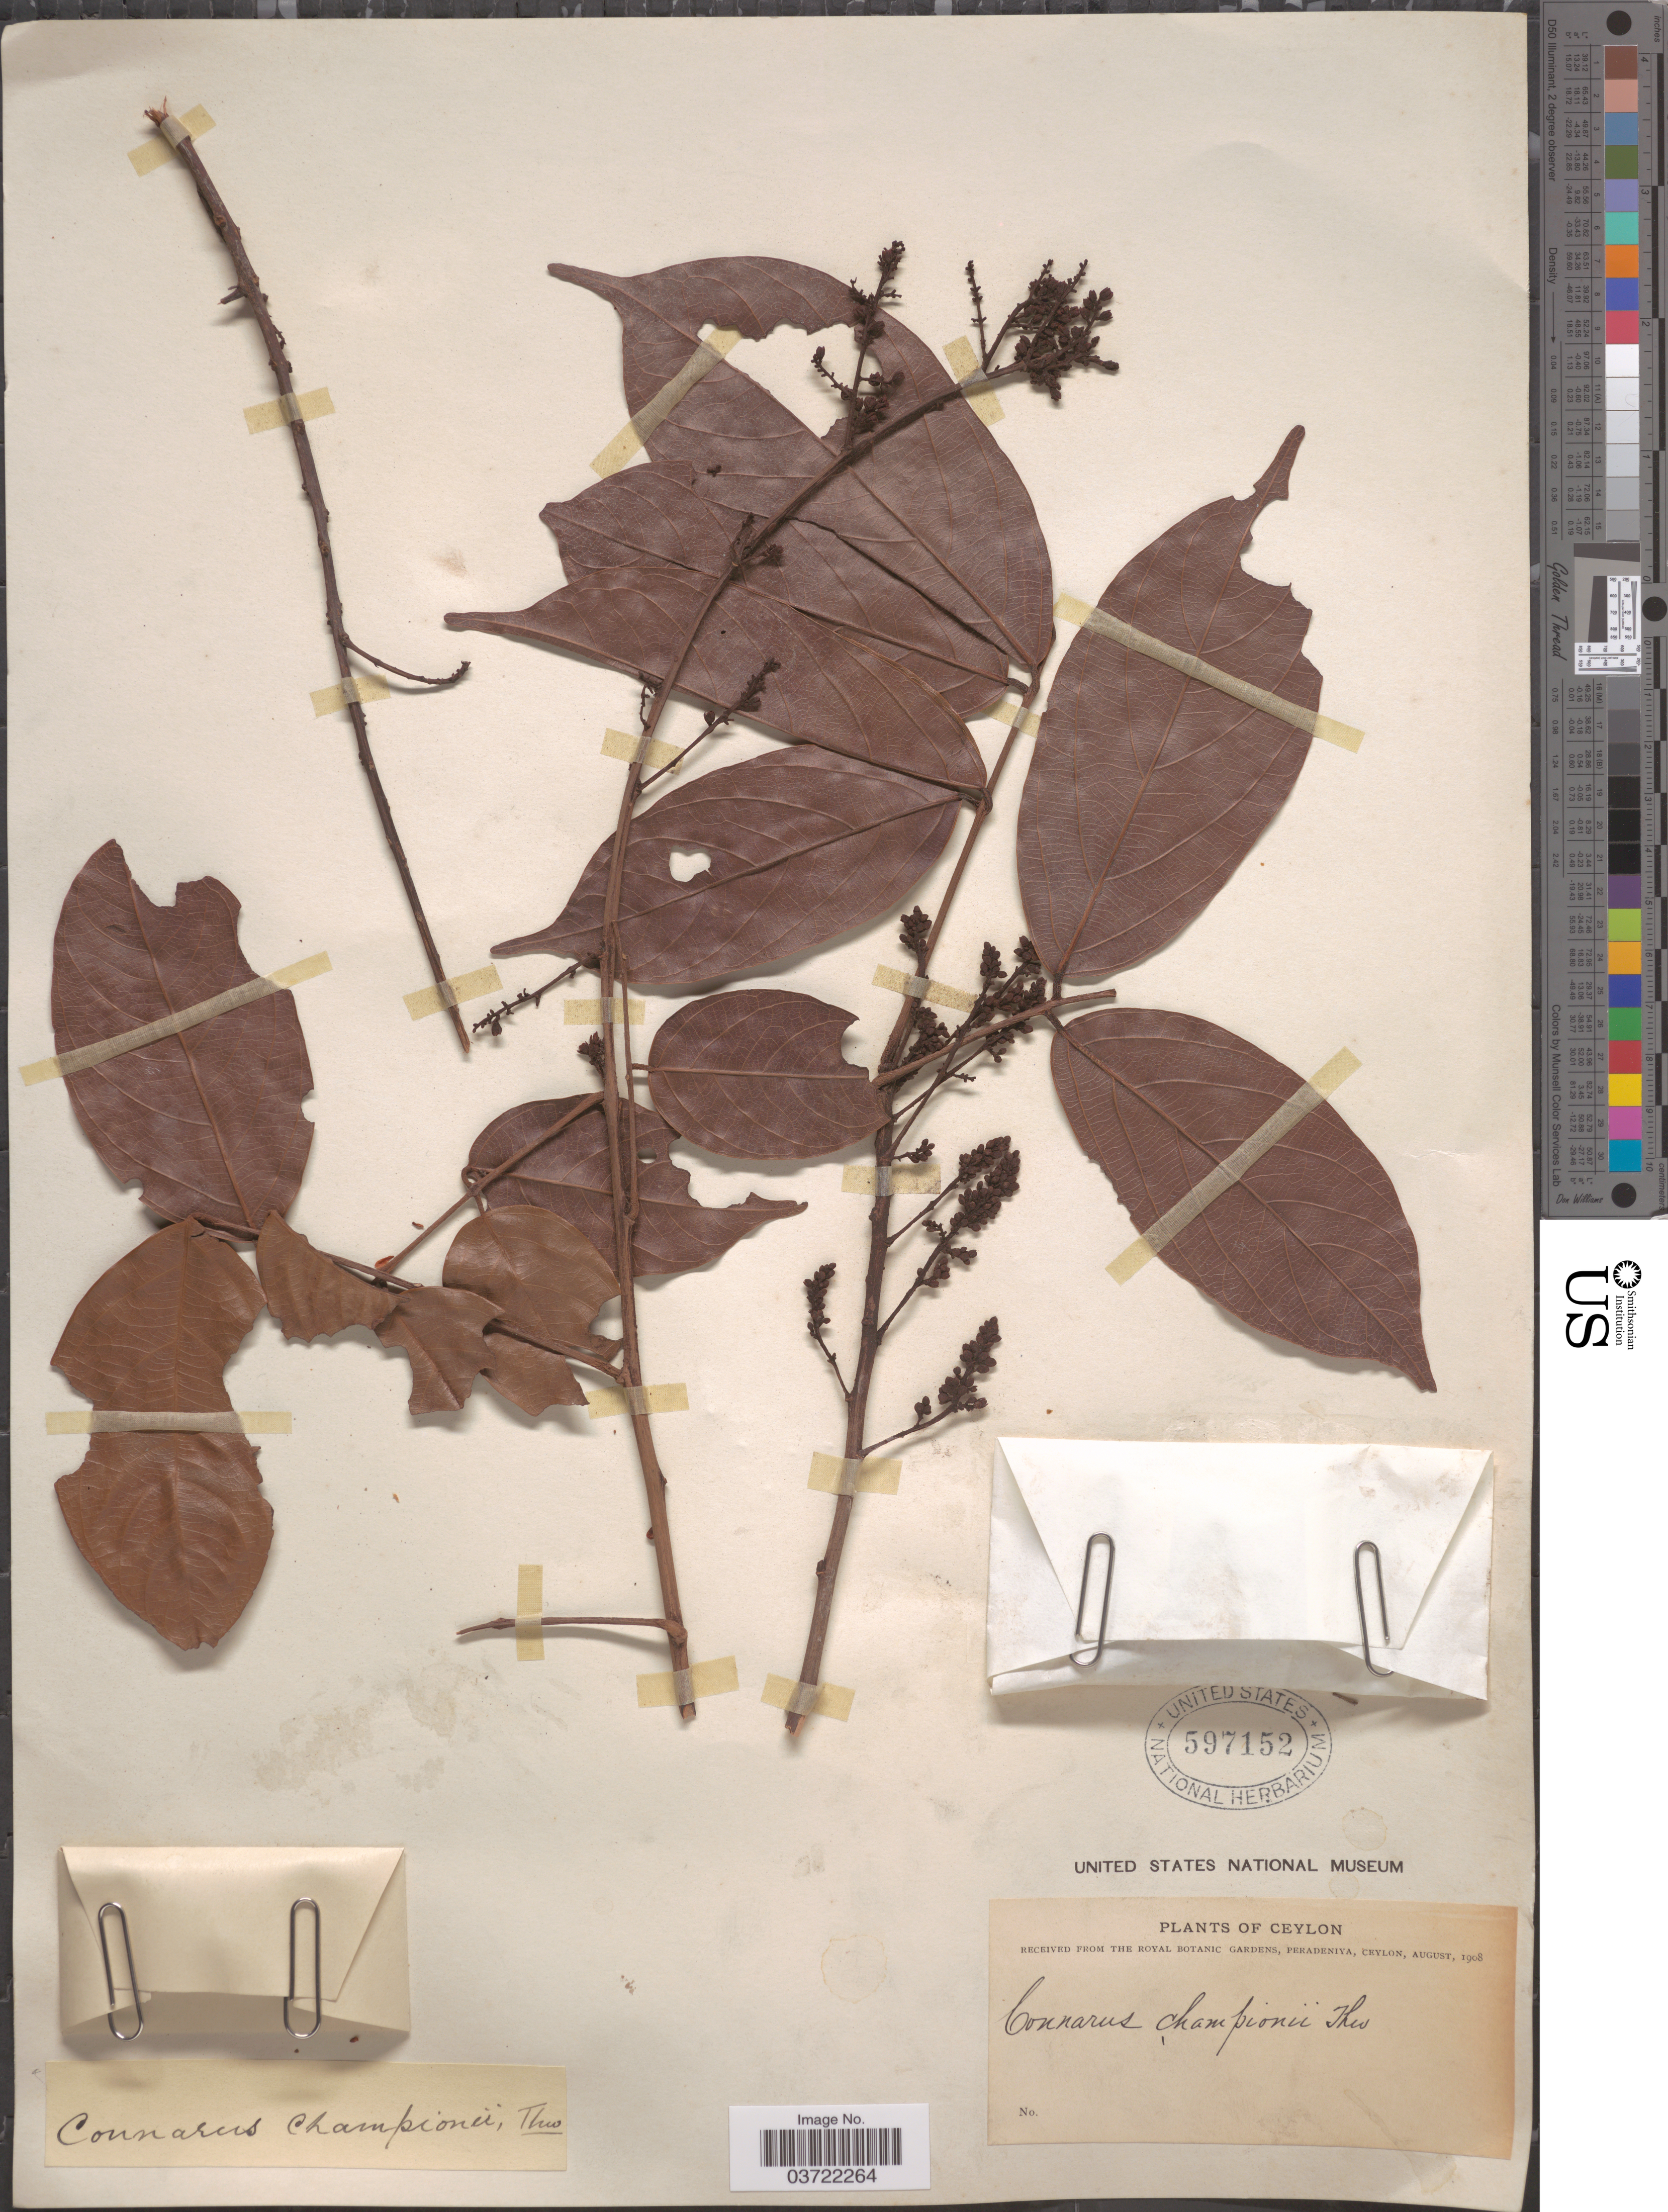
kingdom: Plantae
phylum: Tracheophyta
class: Magnoliopsida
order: Oxalidales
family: Connaraceae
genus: Connarus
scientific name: Connarus championii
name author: Thwaites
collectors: ex herb. Royal Botanic Gardens, Peradeniya, Ceylon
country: Sri Lanka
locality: Ceylon.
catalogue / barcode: US 597152